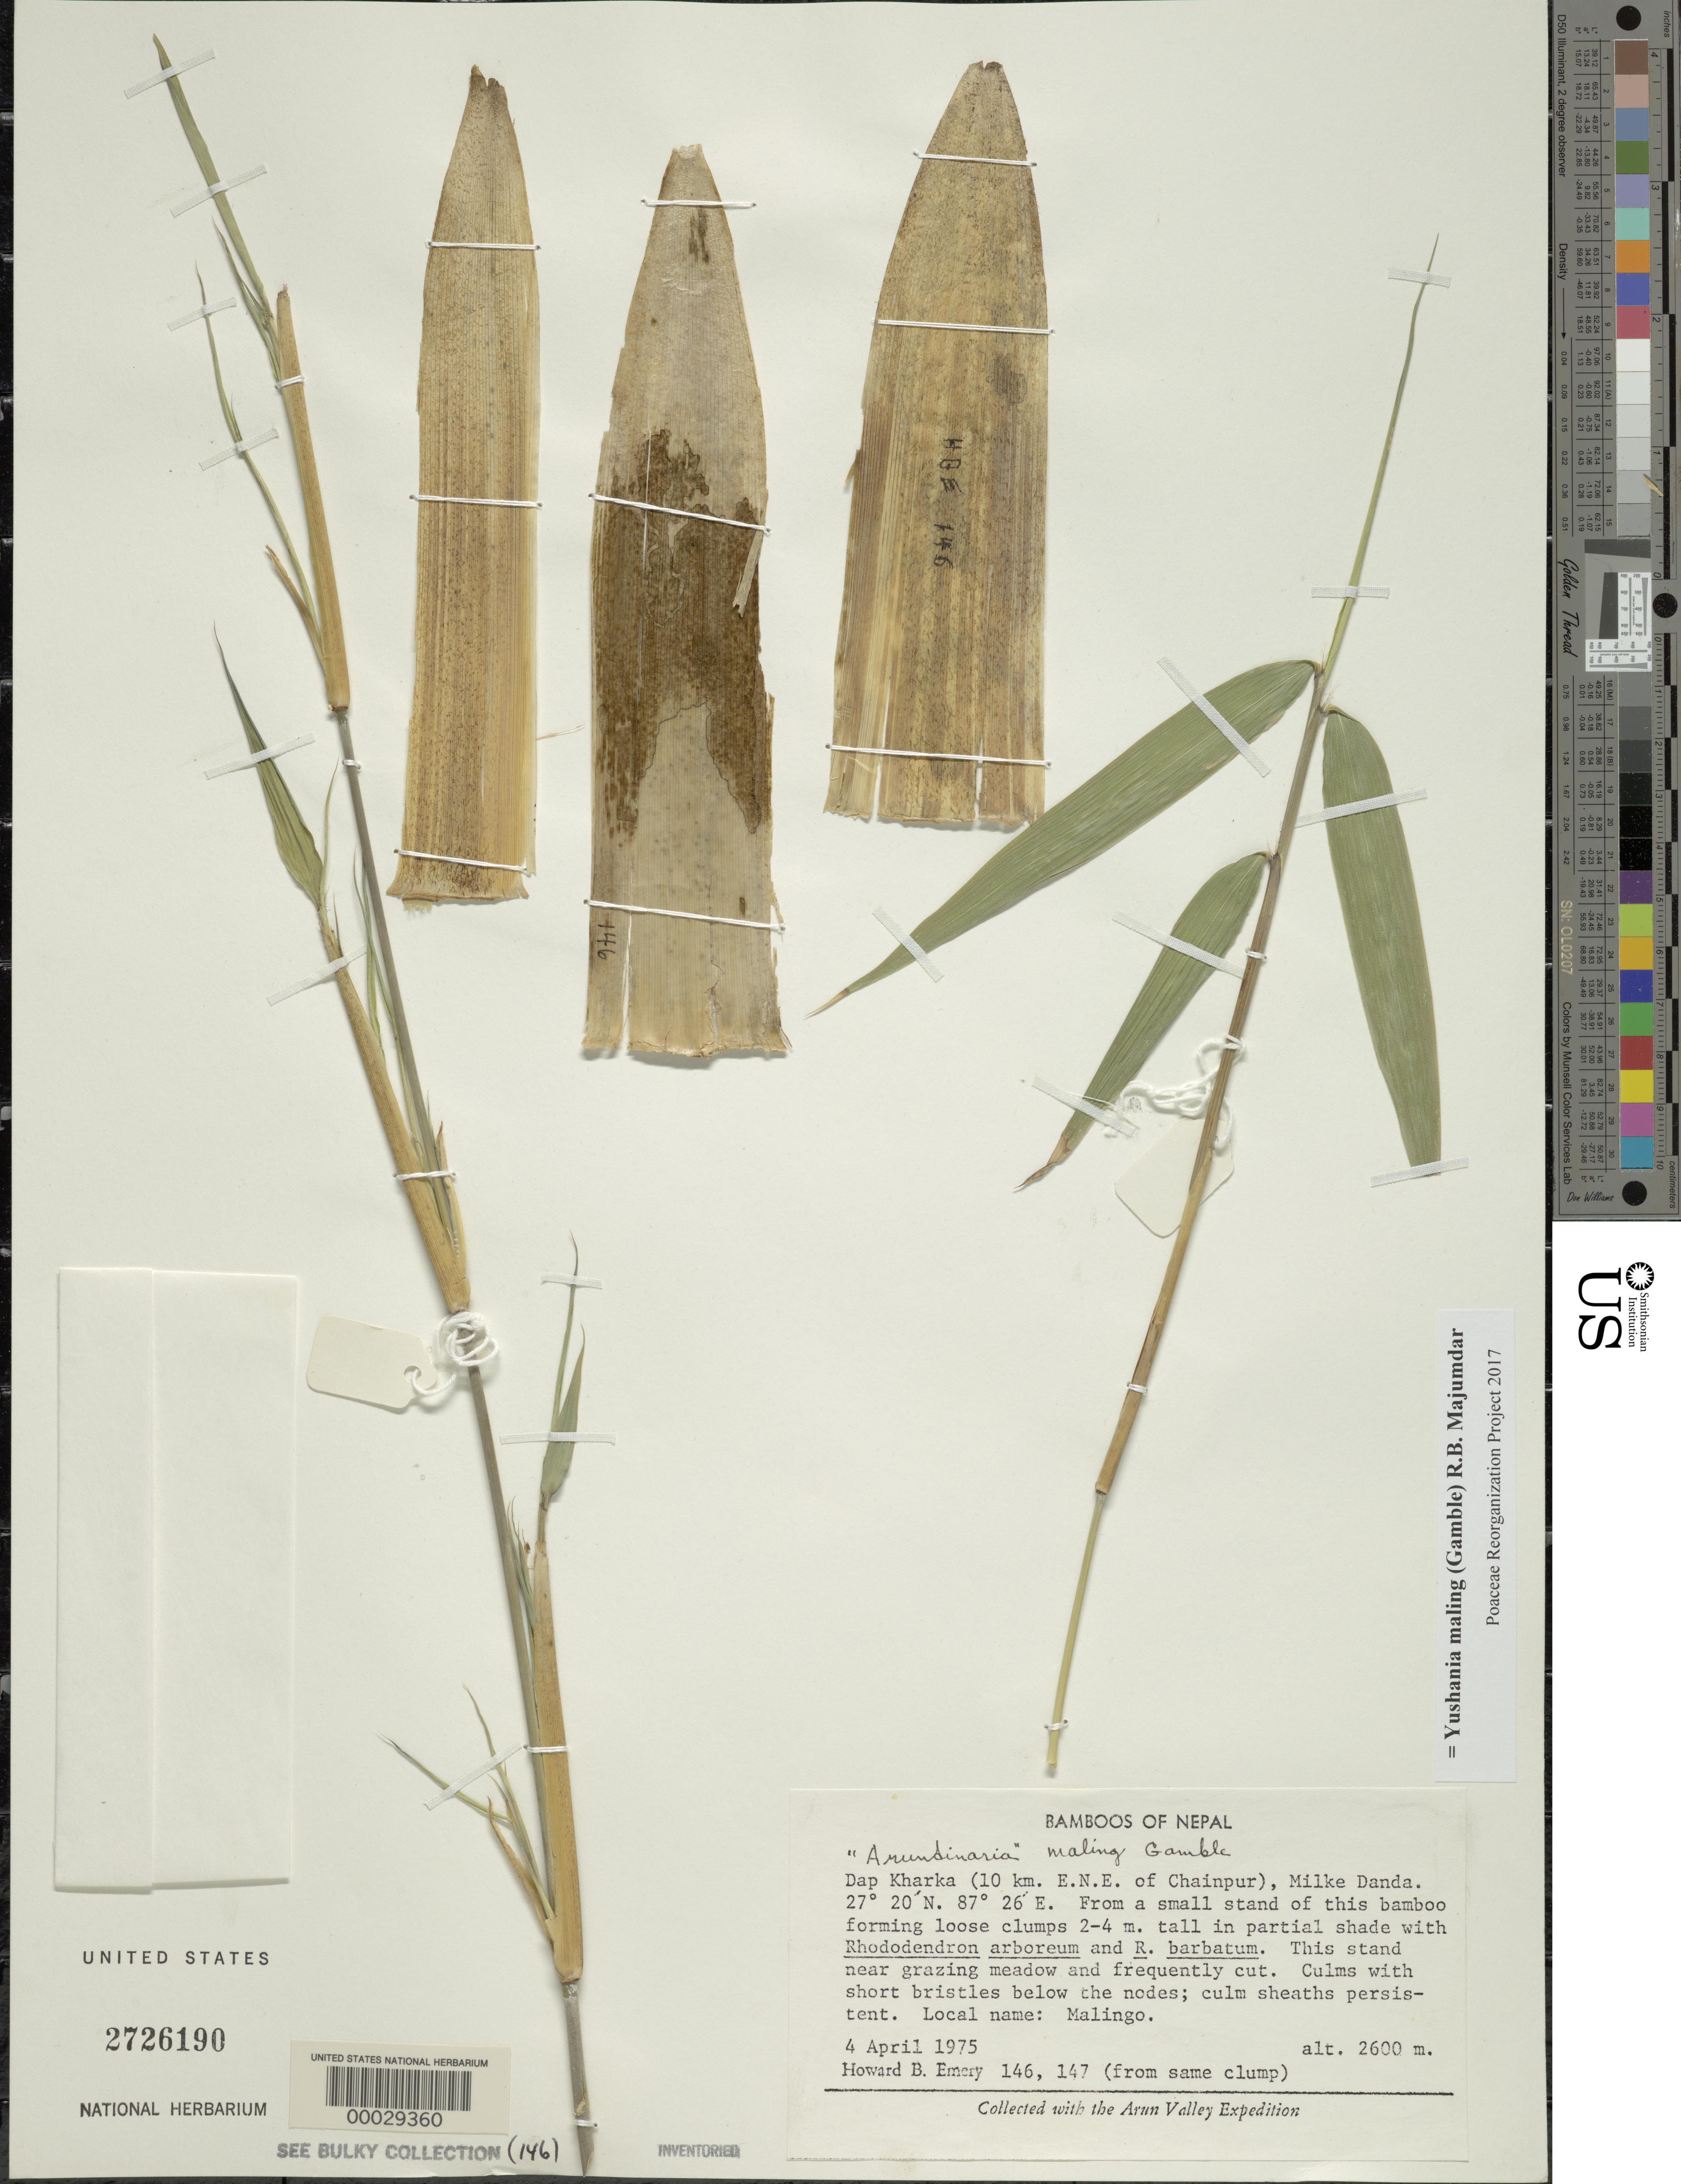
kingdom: Plantae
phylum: Tracheophyta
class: Liliopsida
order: Poales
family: Poaceae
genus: Yushania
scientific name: Yushania maling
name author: (Gamble) R.B. Majumdar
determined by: Poaceae Reorganization Project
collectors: H. B. Emery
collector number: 146, 147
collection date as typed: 04 Apr 1975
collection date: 1975-04-04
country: Nepal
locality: Dap kharka, milke danda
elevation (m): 2600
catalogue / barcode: US 2726190